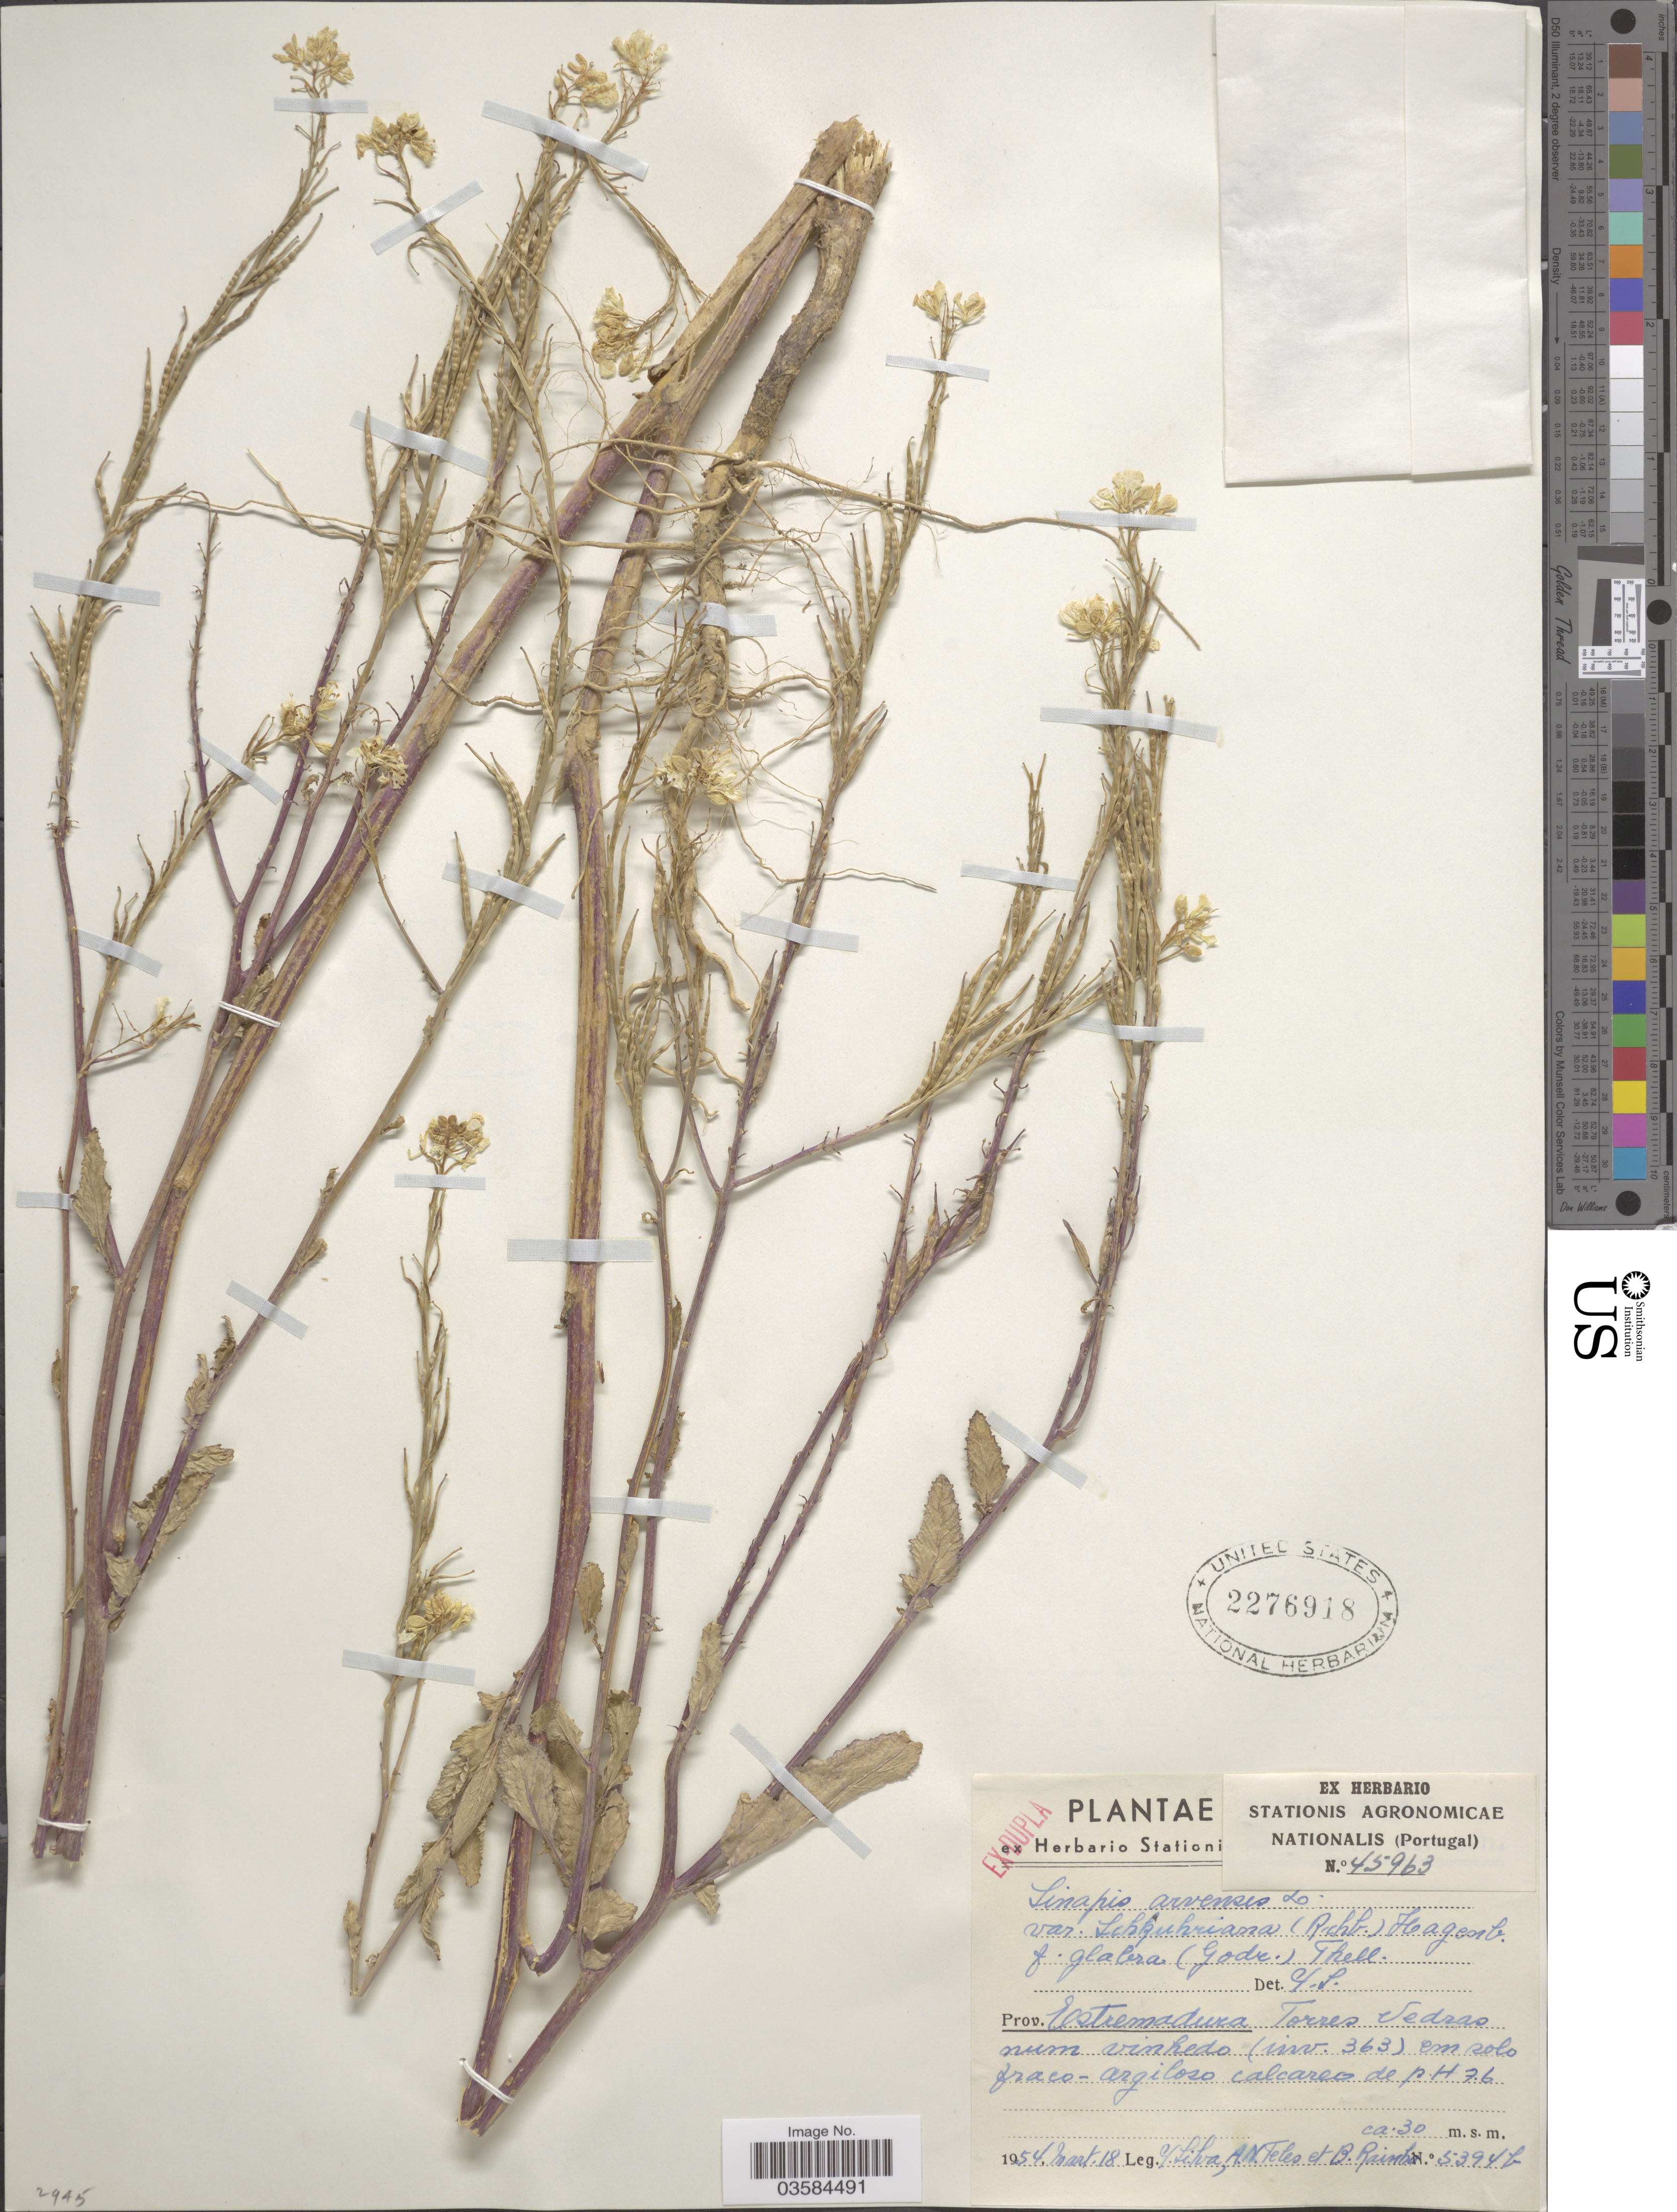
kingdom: Plantae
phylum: Tracheophyta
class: Magnoliopsida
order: Brassicales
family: Brassicaceae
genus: Sinapis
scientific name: Sinapis arvensis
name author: L.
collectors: J. Silva, A. Teles & B. Rainha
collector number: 5394b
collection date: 1954-03-18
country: Portugal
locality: [illegible text]. Prov. Estremadura. Torres Sedras num vinhedo (inv. 363) em solo fraco - argiloso calcareo de pH 76.[interpreted]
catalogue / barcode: US 2276918